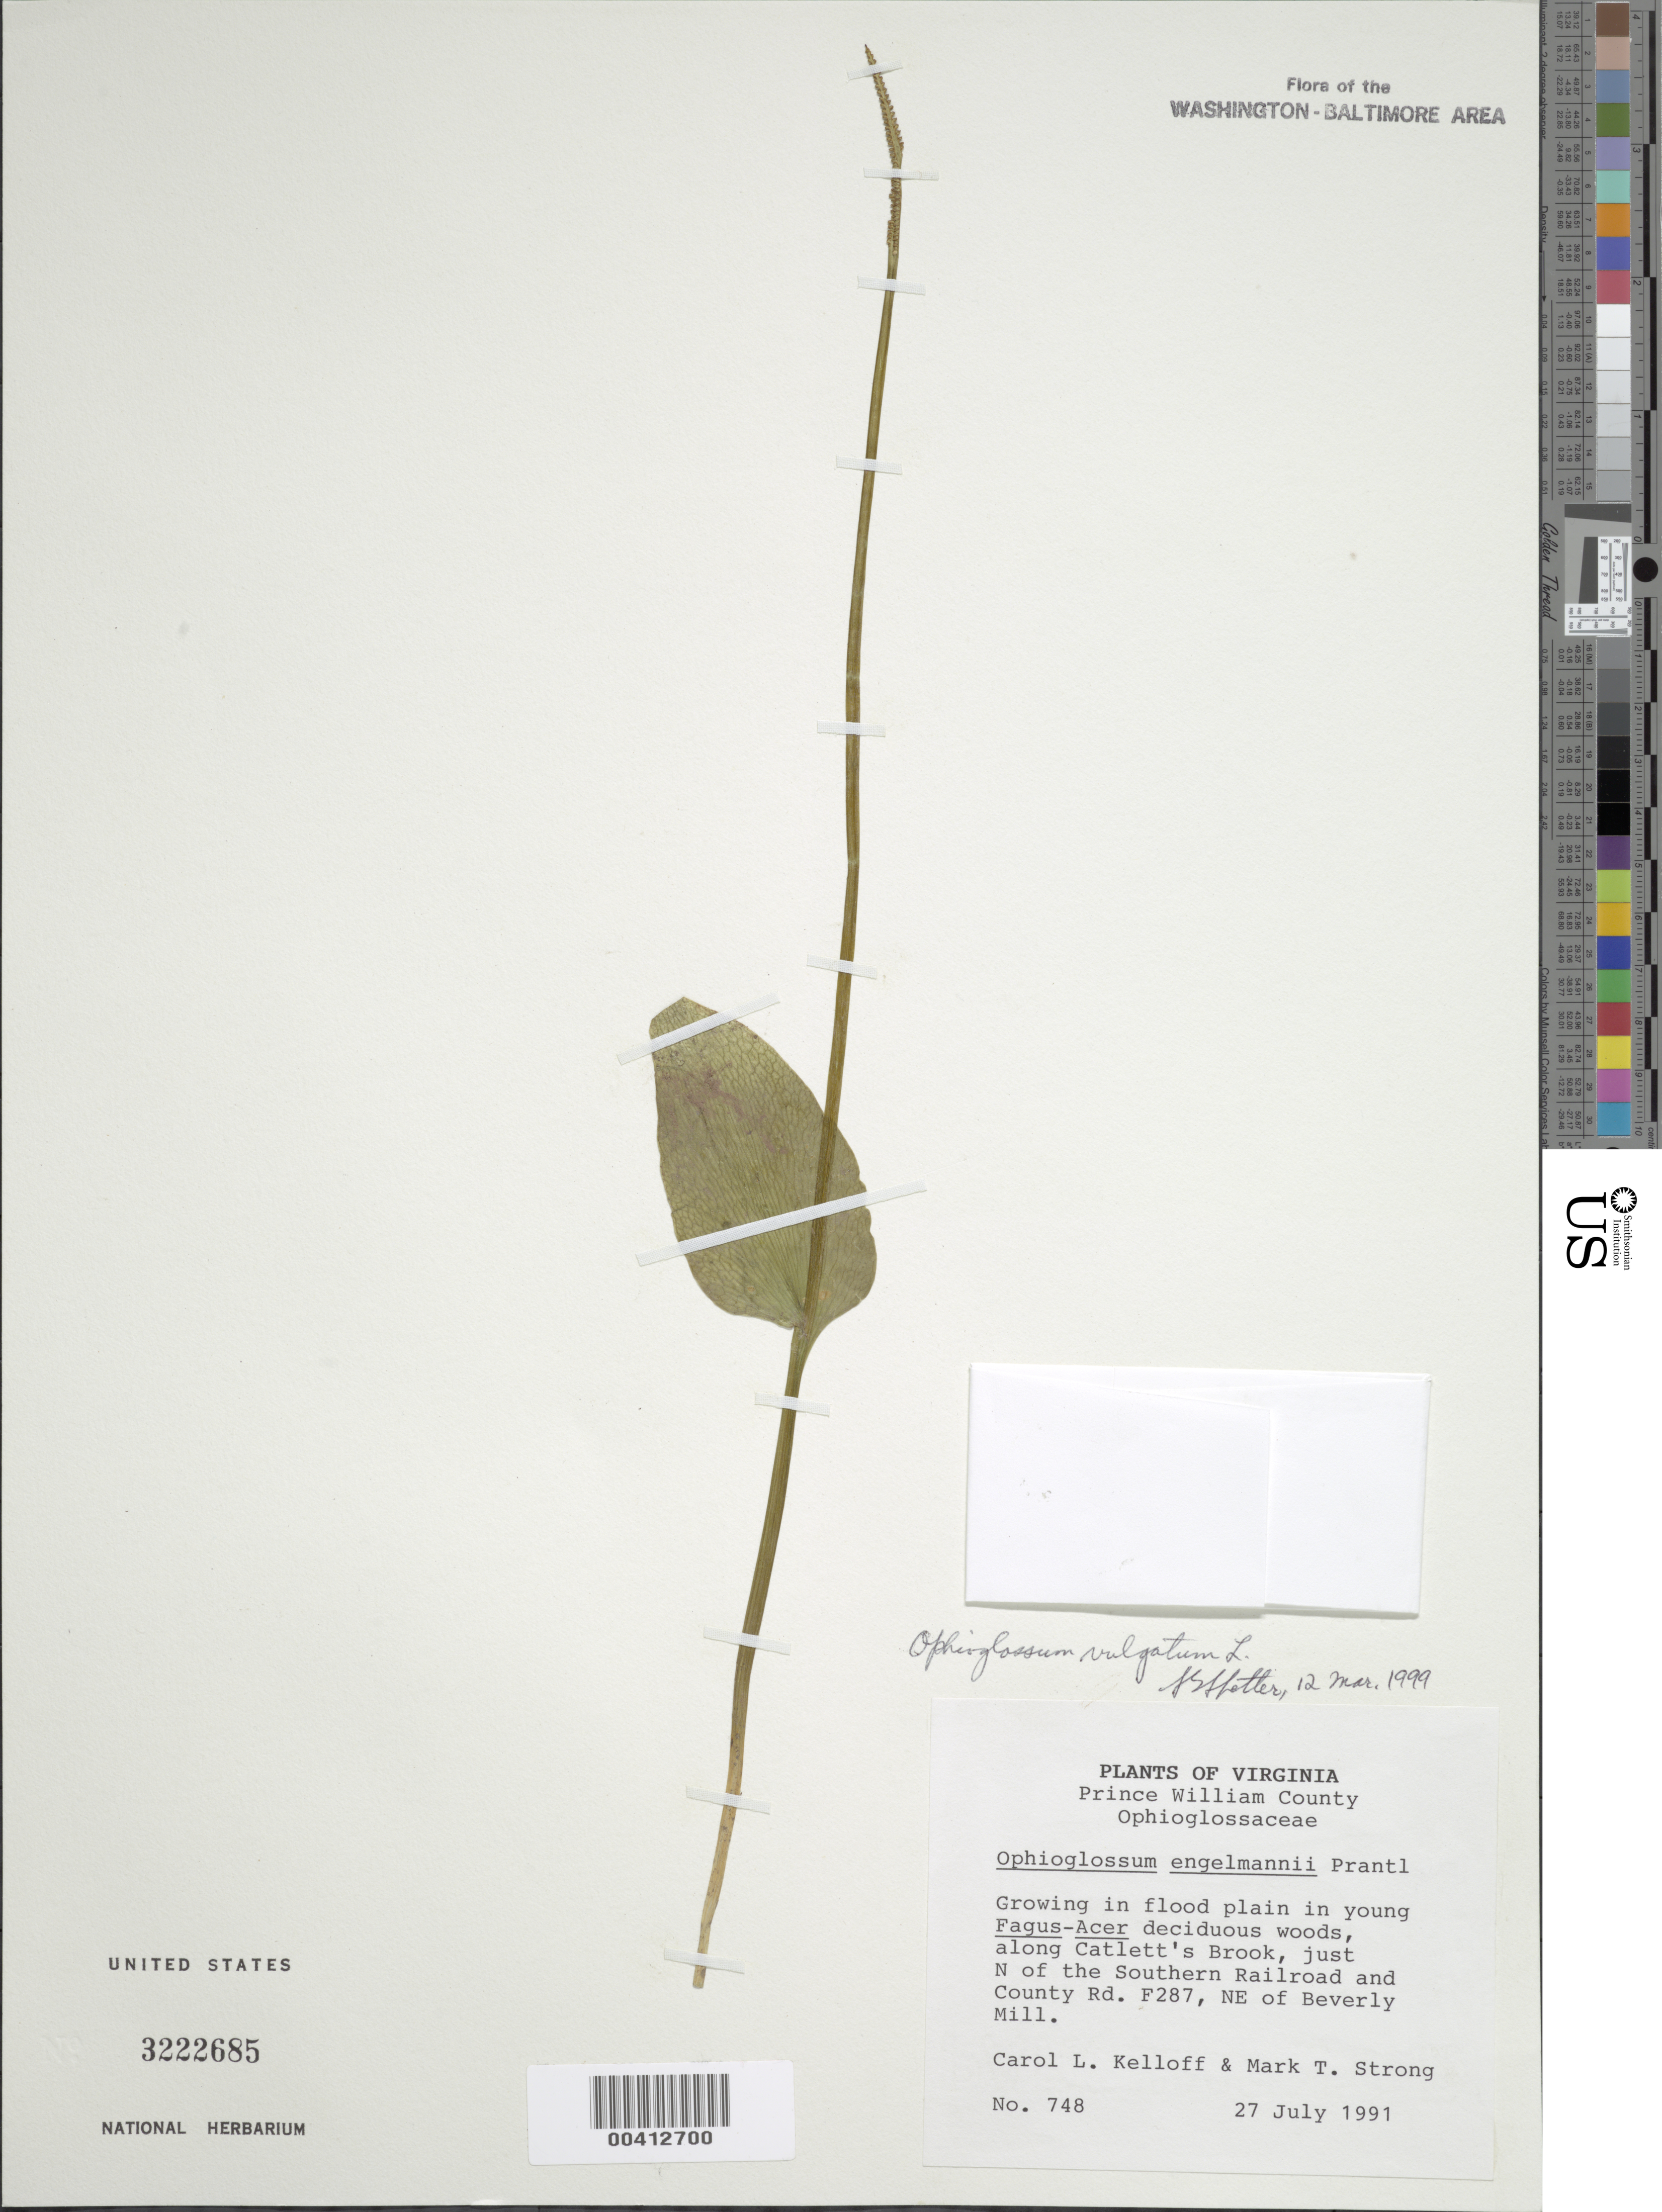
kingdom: Plantae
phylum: Tracheophyta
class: Polypodiopsida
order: Ophioglossales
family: Ophioglossaceae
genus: Ophioglossum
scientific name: Ophioglossum vulgatum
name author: L.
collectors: C. L. Kelloff & M. T. Strong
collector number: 748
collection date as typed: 27 Jul 1991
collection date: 1991-07-27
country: United States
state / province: Virginia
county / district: Prince William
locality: N of Southern Railroad and County Rd F287, NE of Beverly Mill, along Catlett's Brook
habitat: In flood plain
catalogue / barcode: US 322685